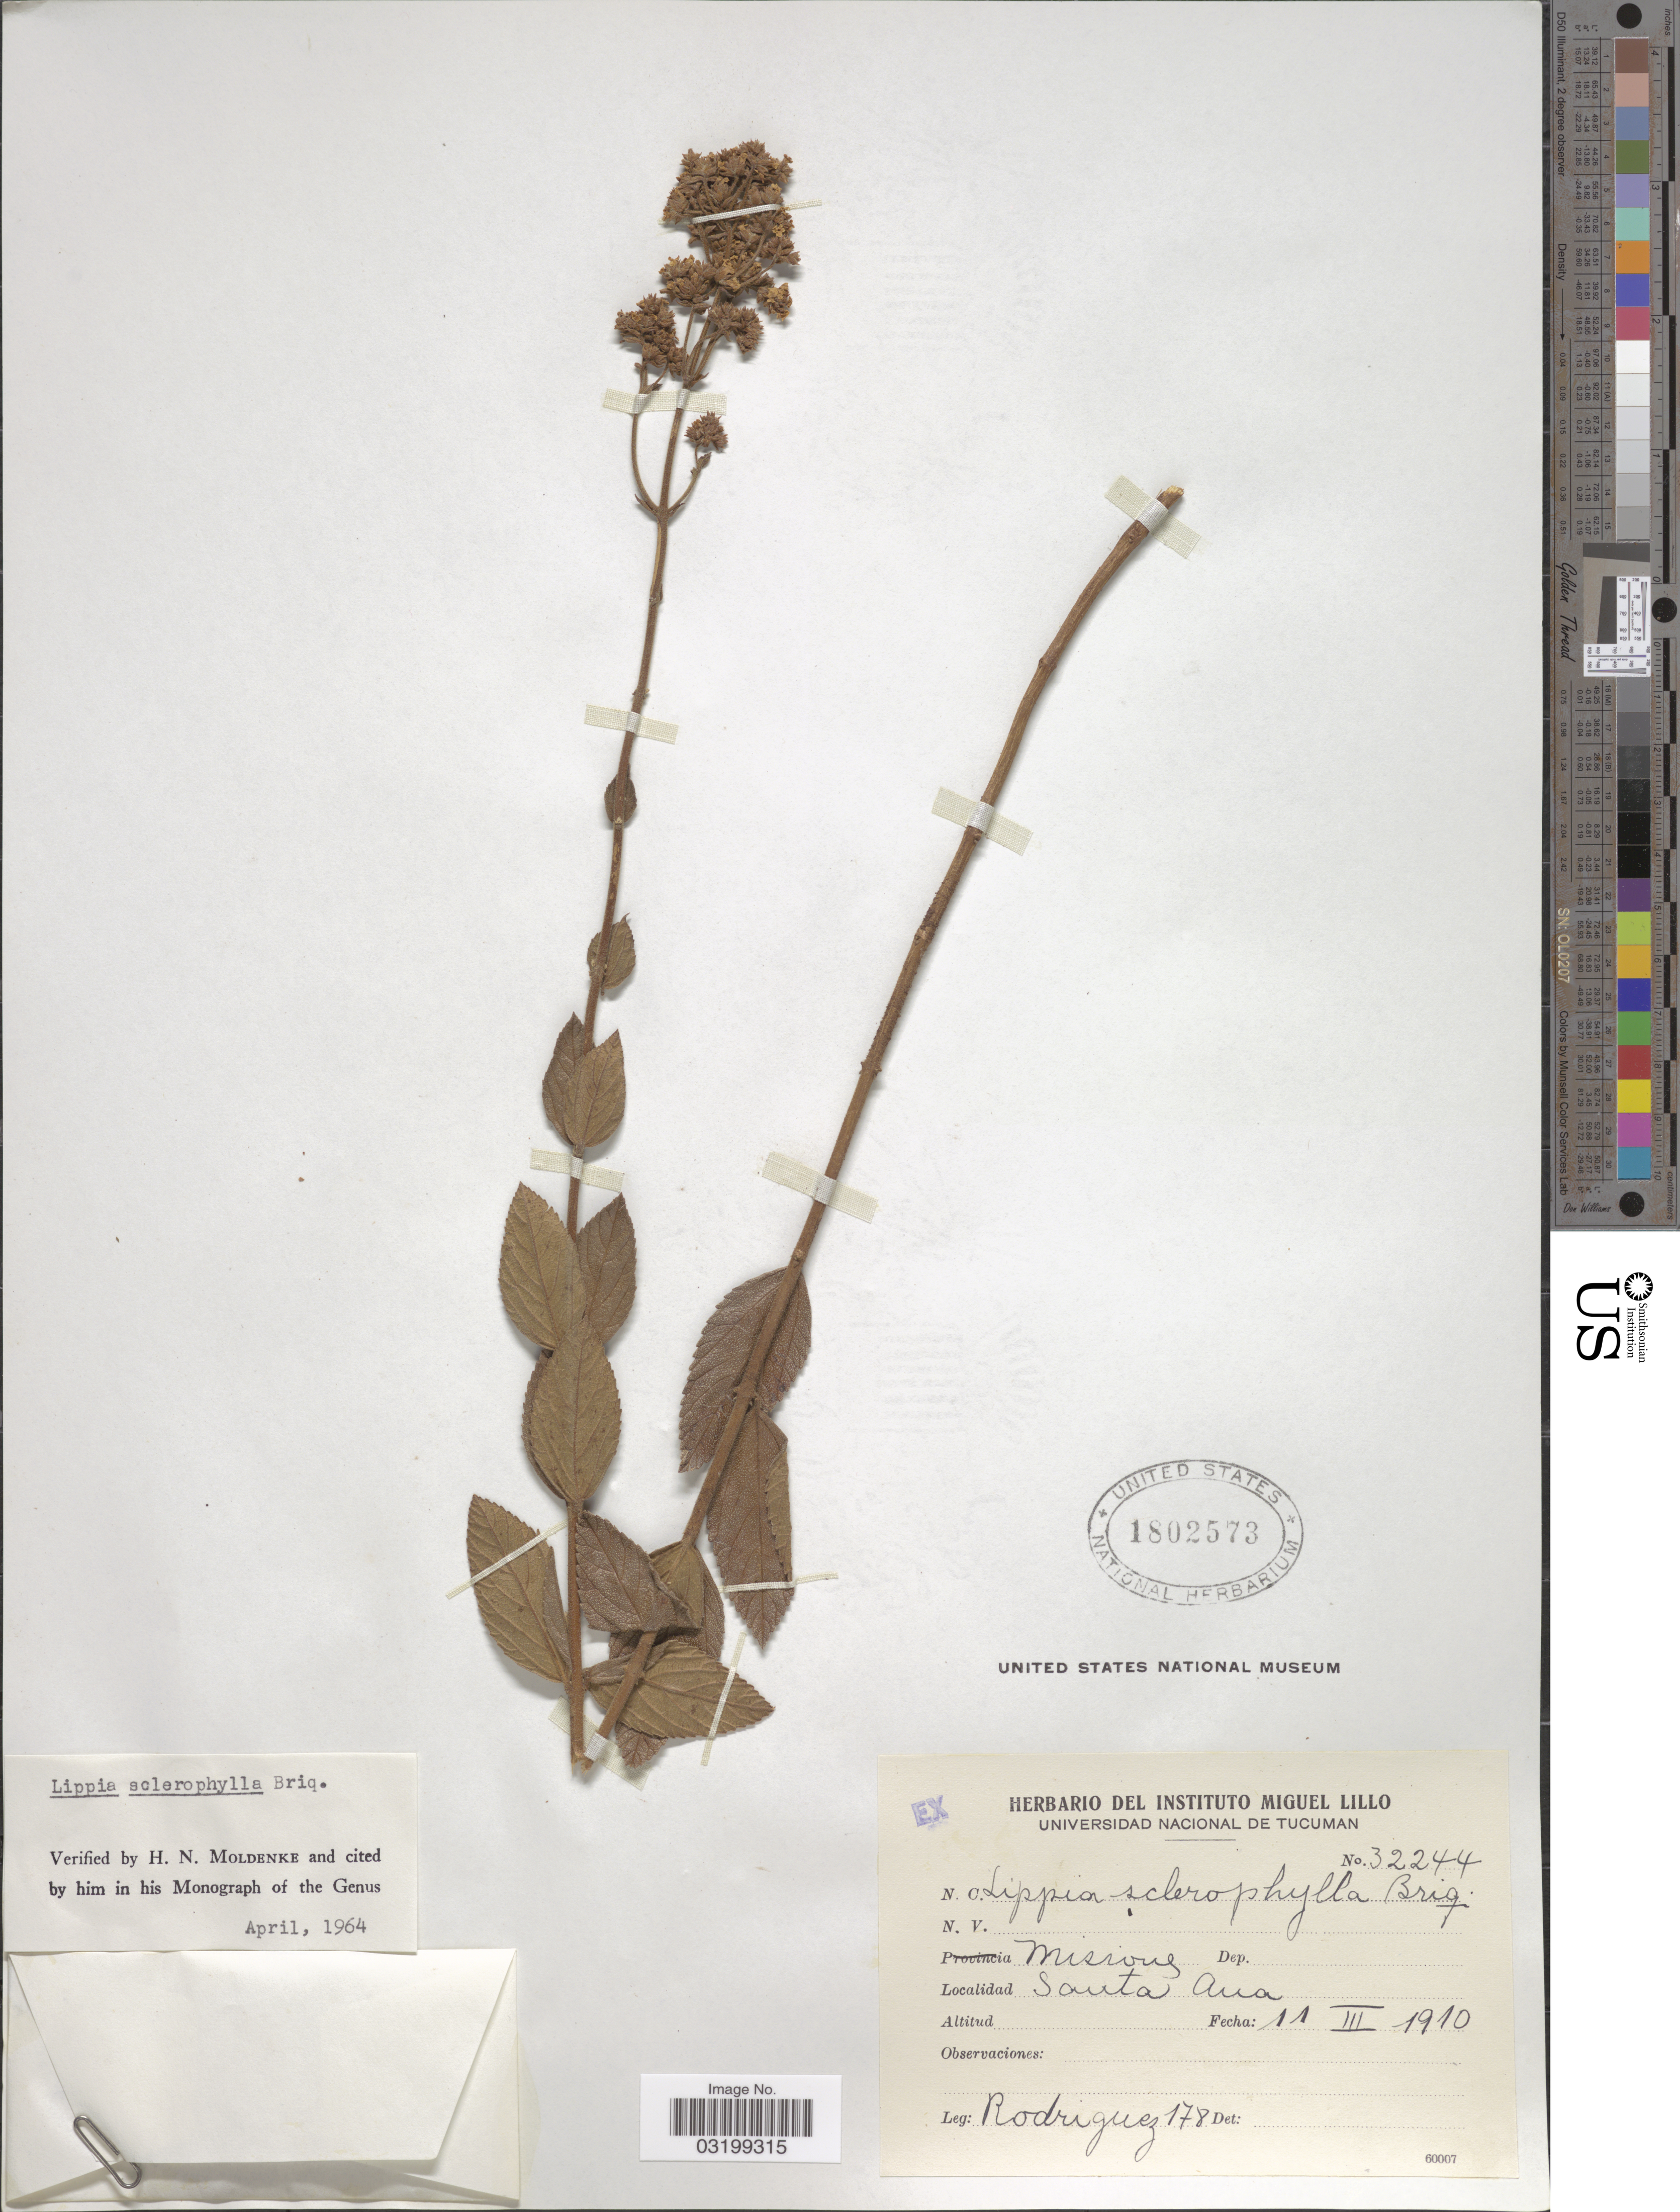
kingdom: Plantae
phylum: Tracheophyta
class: Magnoliopsida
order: Lamiales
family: Verbenaceae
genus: Lippia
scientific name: Lippia sclerophylla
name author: Briq.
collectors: Rodriguez, --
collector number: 178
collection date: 1910-03-11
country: Argentina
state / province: Misiones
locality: Santa Ana.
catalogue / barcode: US 1802573